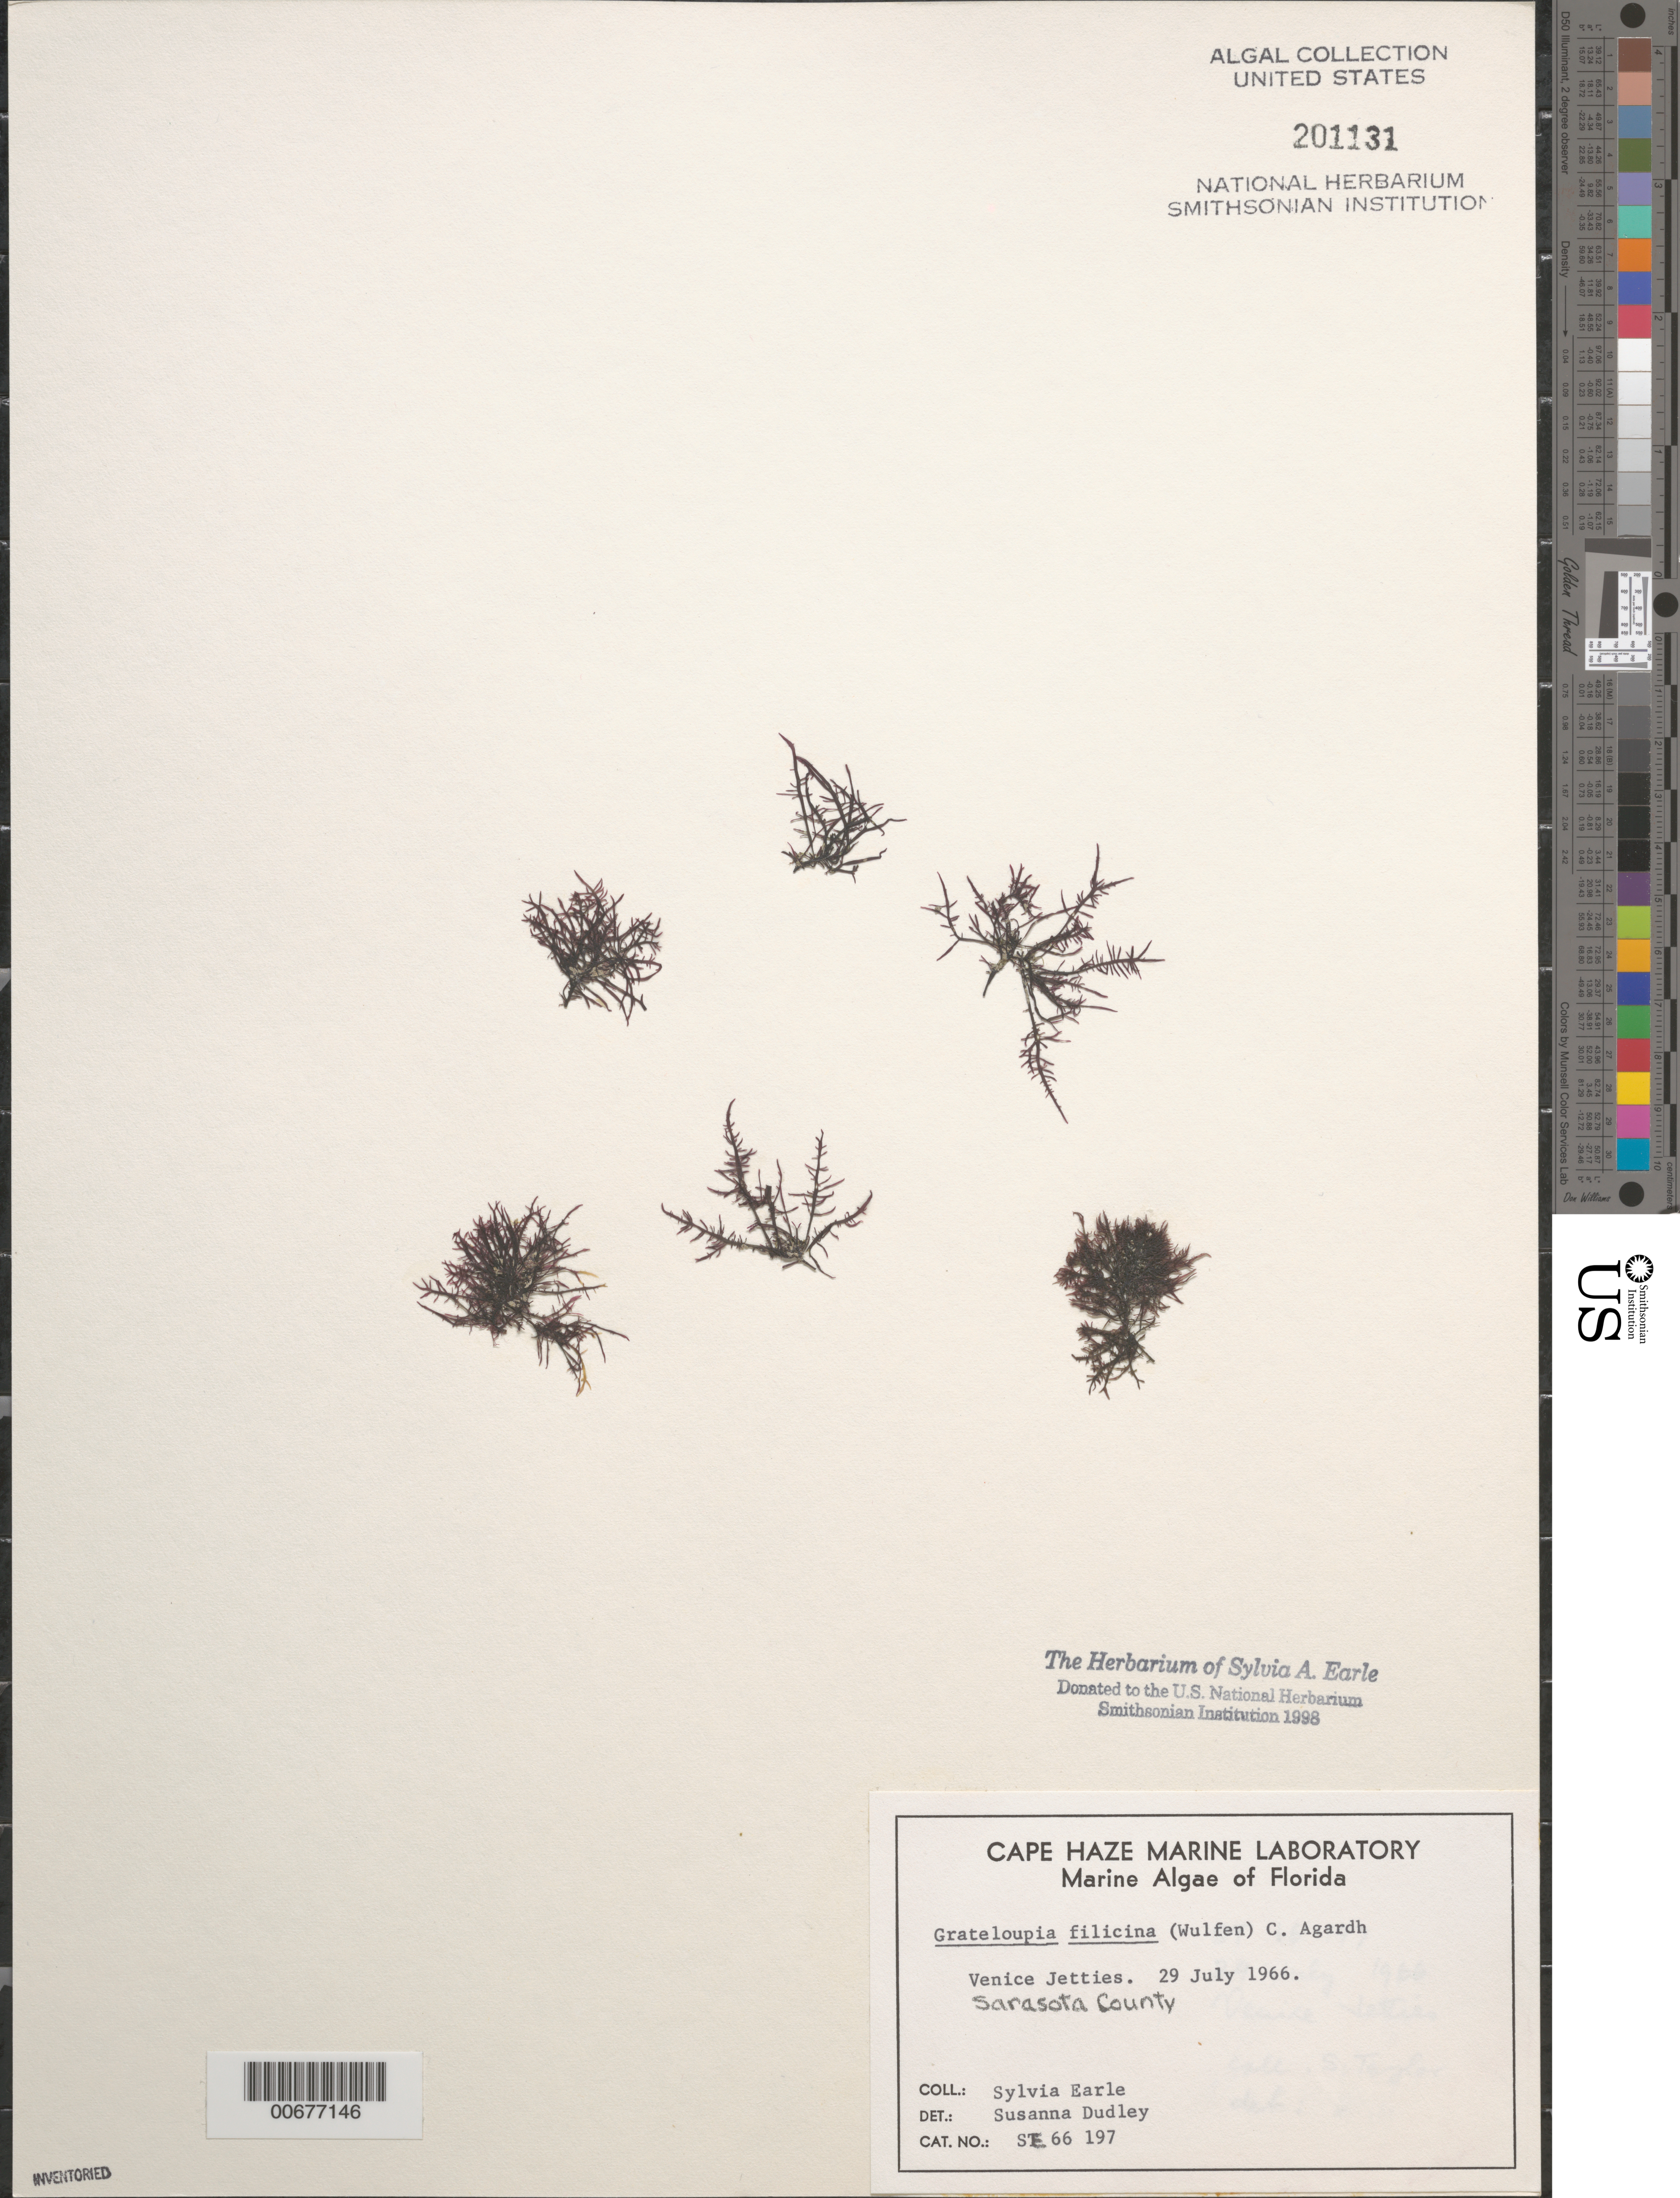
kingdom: Plantae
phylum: Rhodophyta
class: Florideophyceae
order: Halymeniales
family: Halymeniaceae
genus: Grateloupia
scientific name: Grateloupia filicina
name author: (J.V.Lamouroux) C. Agardh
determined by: Dudley, S.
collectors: S. A. Earle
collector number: SE 66197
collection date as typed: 29 Jul 1966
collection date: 1966-07-29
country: United States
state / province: Florida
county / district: Sarasota County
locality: Venice jetties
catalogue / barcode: US 201131